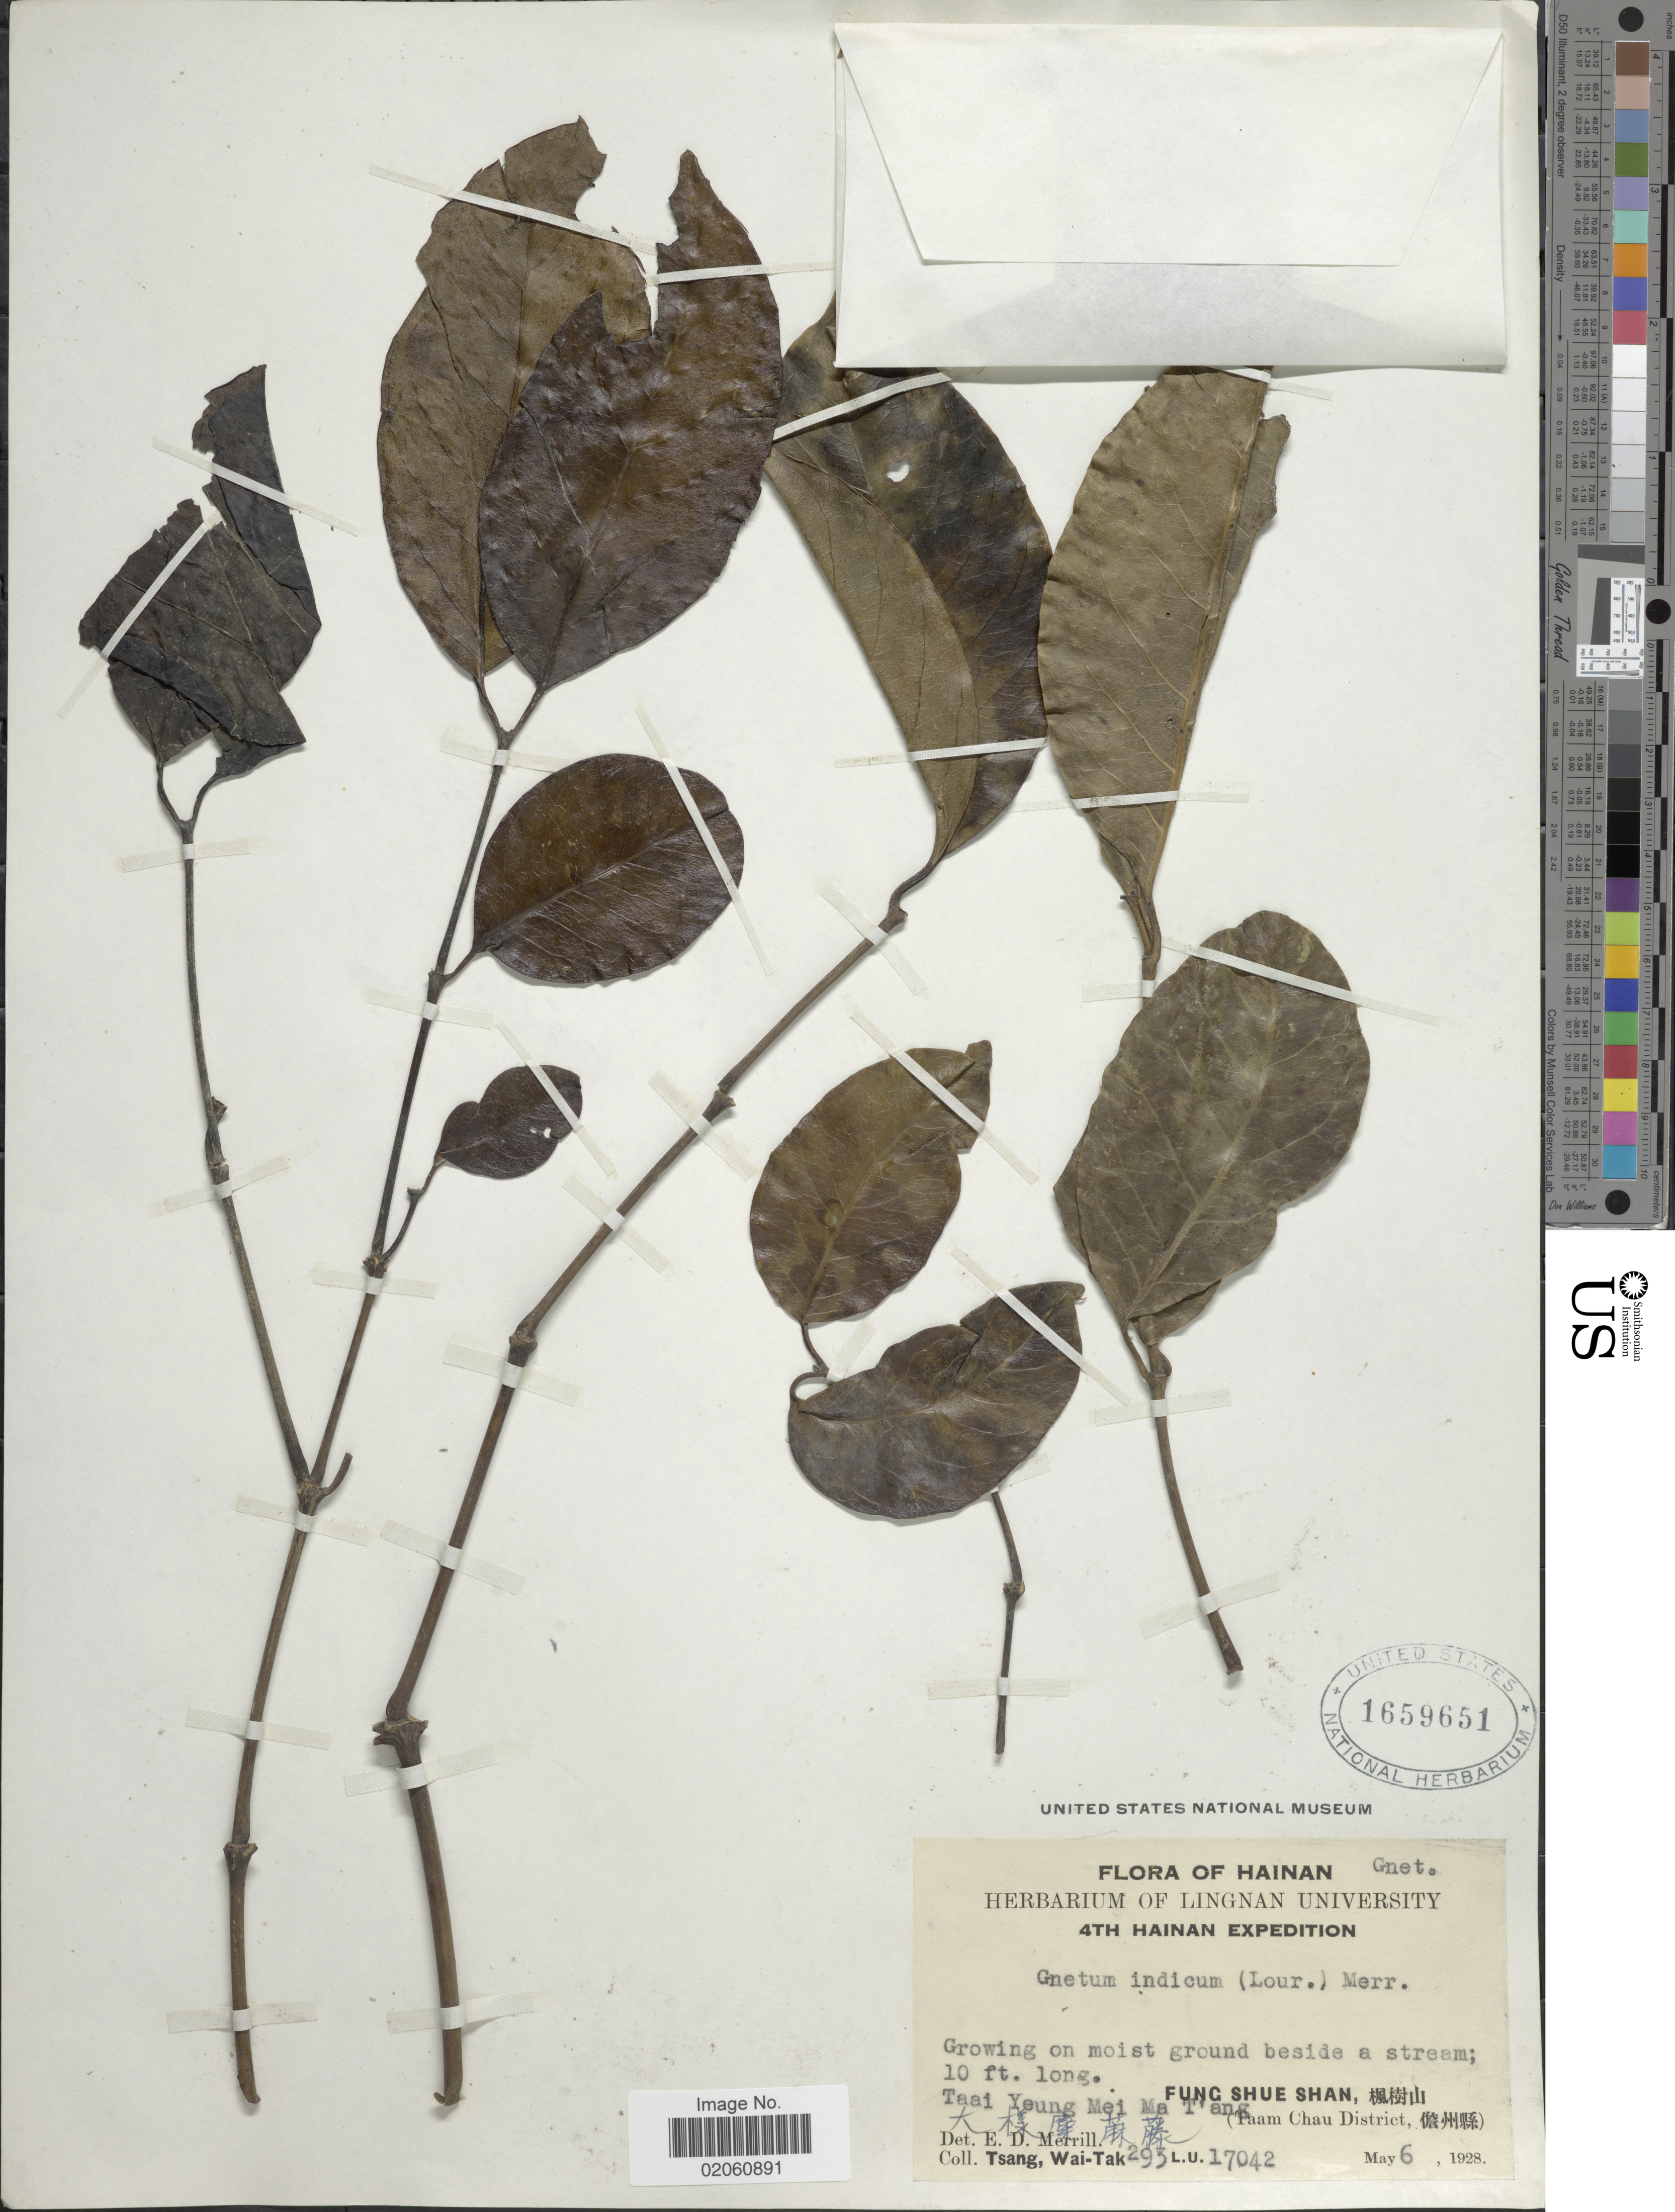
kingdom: Plantae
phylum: Tracheophyta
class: Gnetopsida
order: Gnetales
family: Gnetaceae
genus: Gnetum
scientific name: Gnetum indicum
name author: (Lour.) Merr.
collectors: W. T. Tsang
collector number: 293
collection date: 1928-05-06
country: China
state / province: Hainan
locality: Taai Yeung Mei Ma T'ang, Fung Shue Shan, (Taam Chau District)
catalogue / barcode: US 1659651